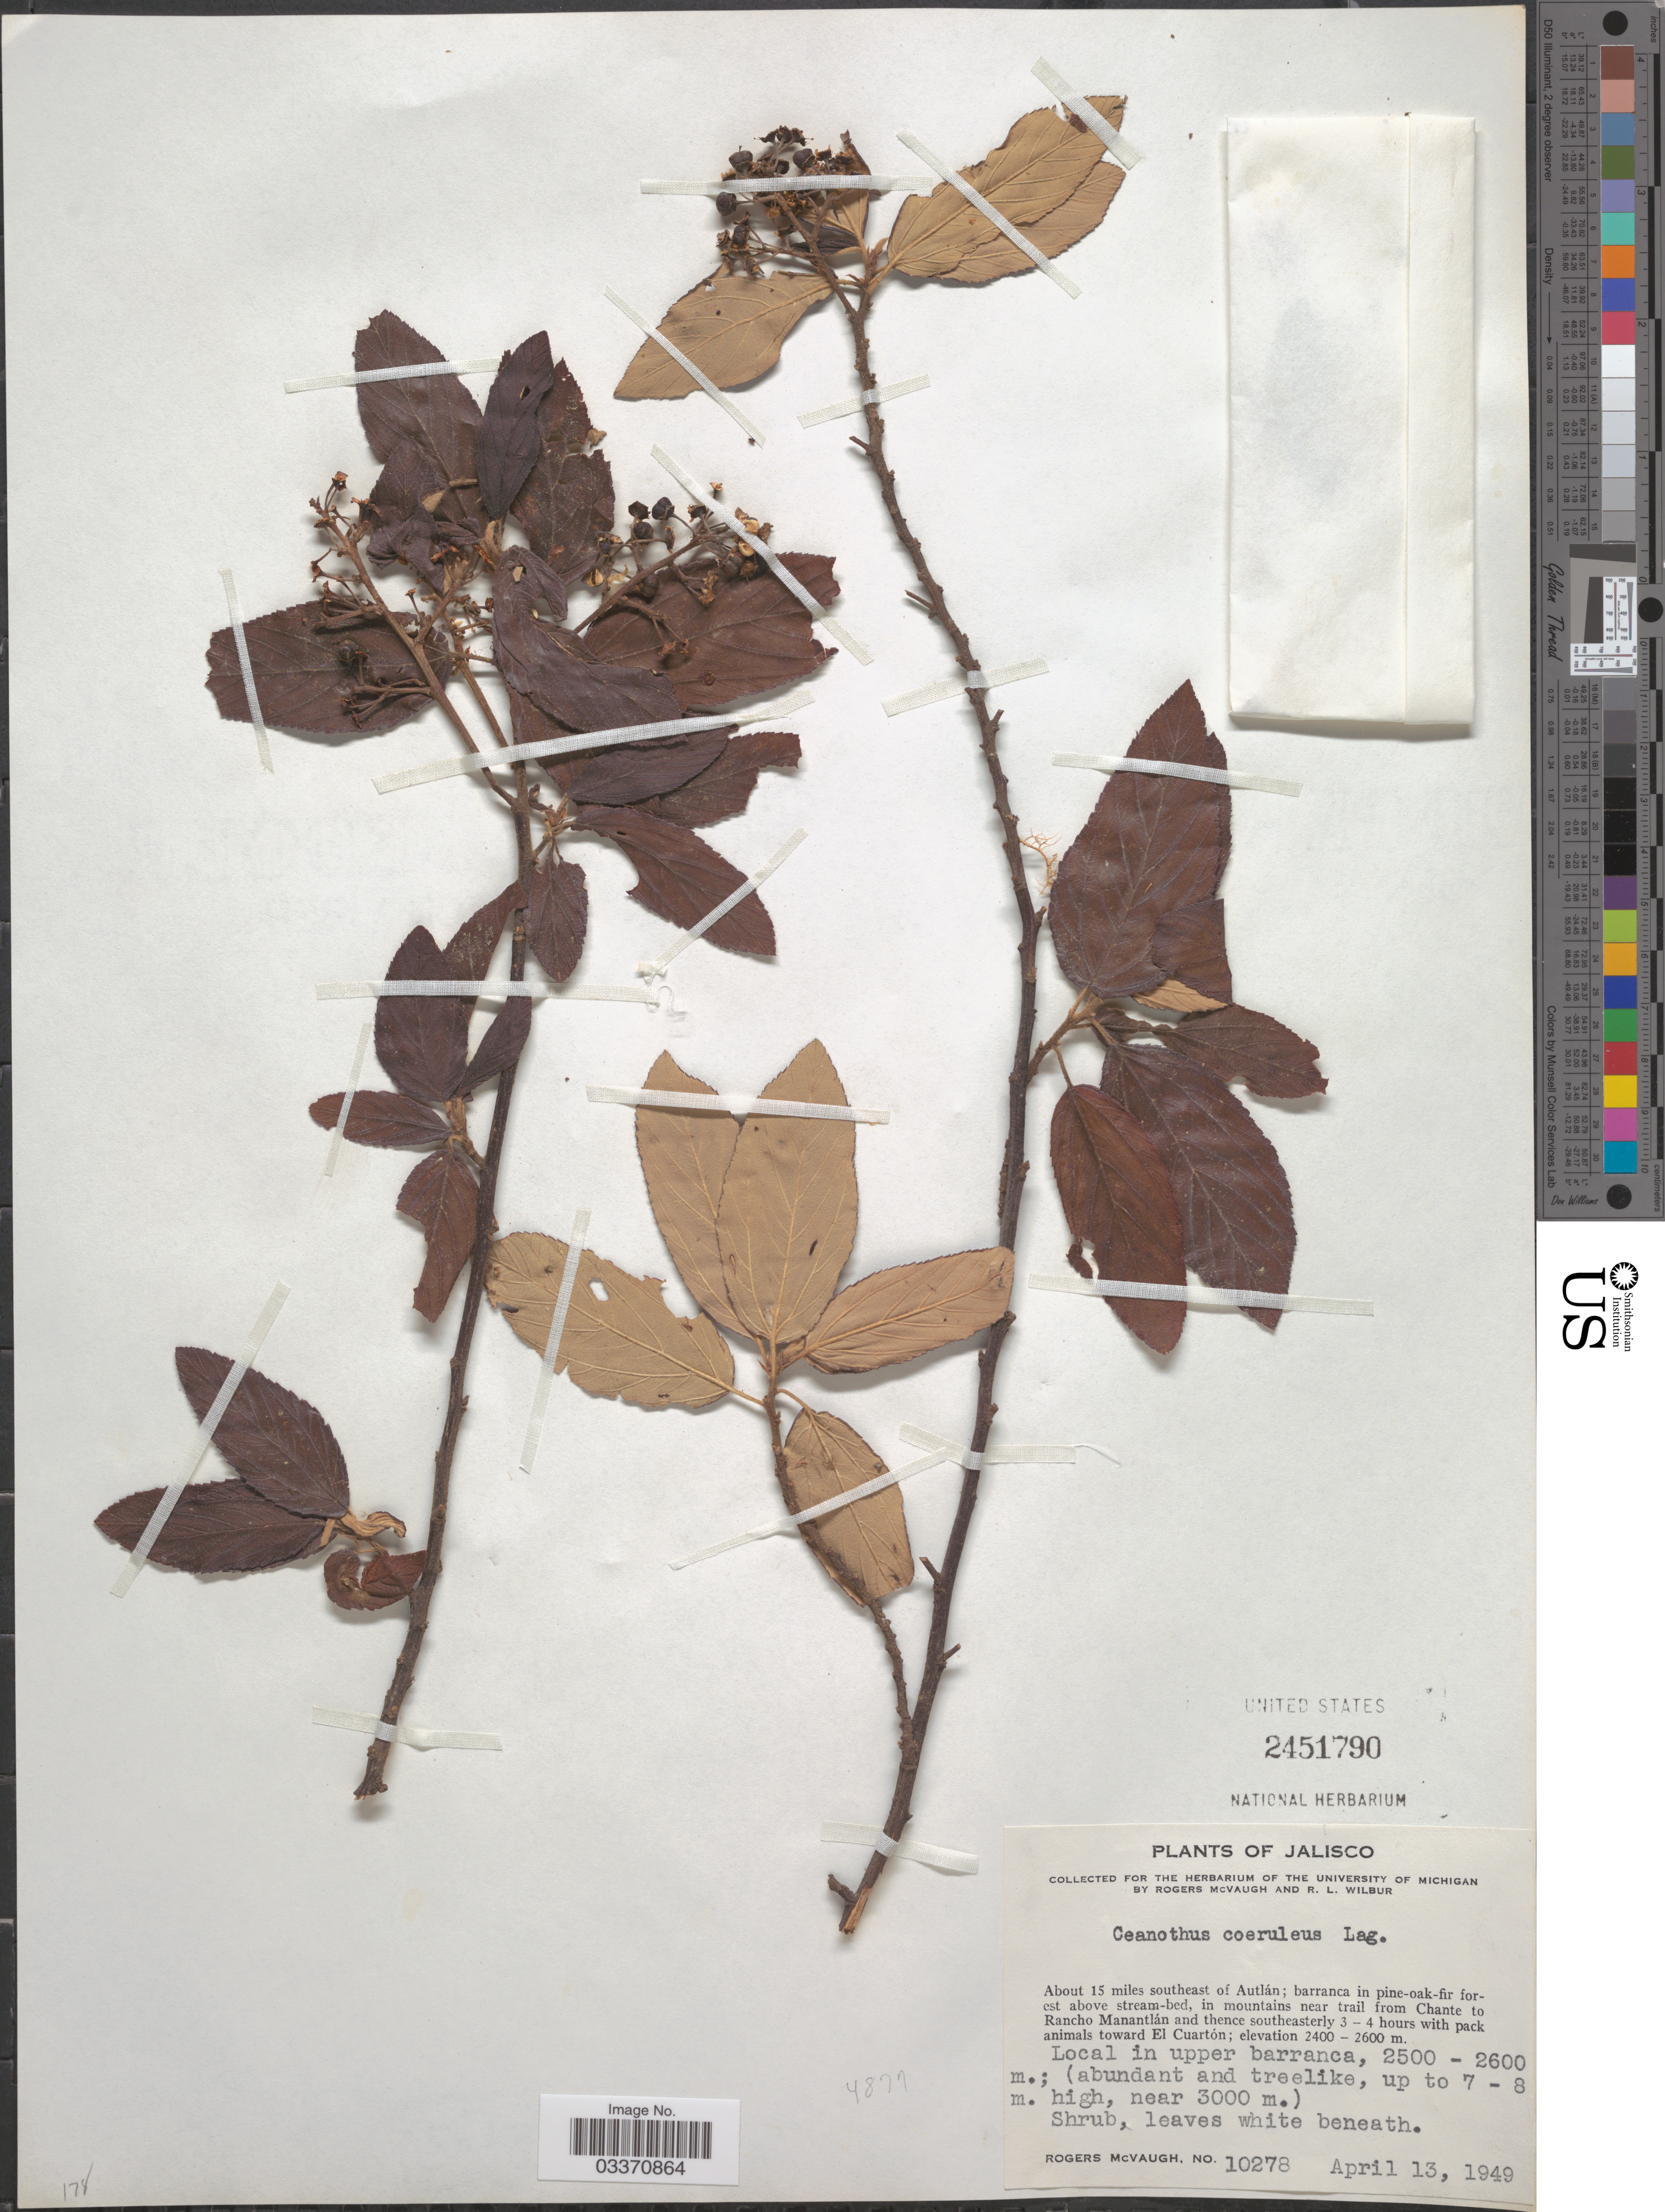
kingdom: Plantae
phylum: Tracheophyta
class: Magnoliopsida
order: Rosales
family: Rhamnaceae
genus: Ceanothus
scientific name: Ceanothus caeruleus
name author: Lag.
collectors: R. McVaugh & R. L. Wilbur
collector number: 10278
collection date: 1949-04-13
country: Mexico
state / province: Jalisco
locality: About 15 miles southeast of Autlán; in mountains near trail from Chante to Rancho Manantlán and thence southeasterly 3 - 4 hours with pack animals toward El Cuartón.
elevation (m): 2400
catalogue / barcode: US 2451790